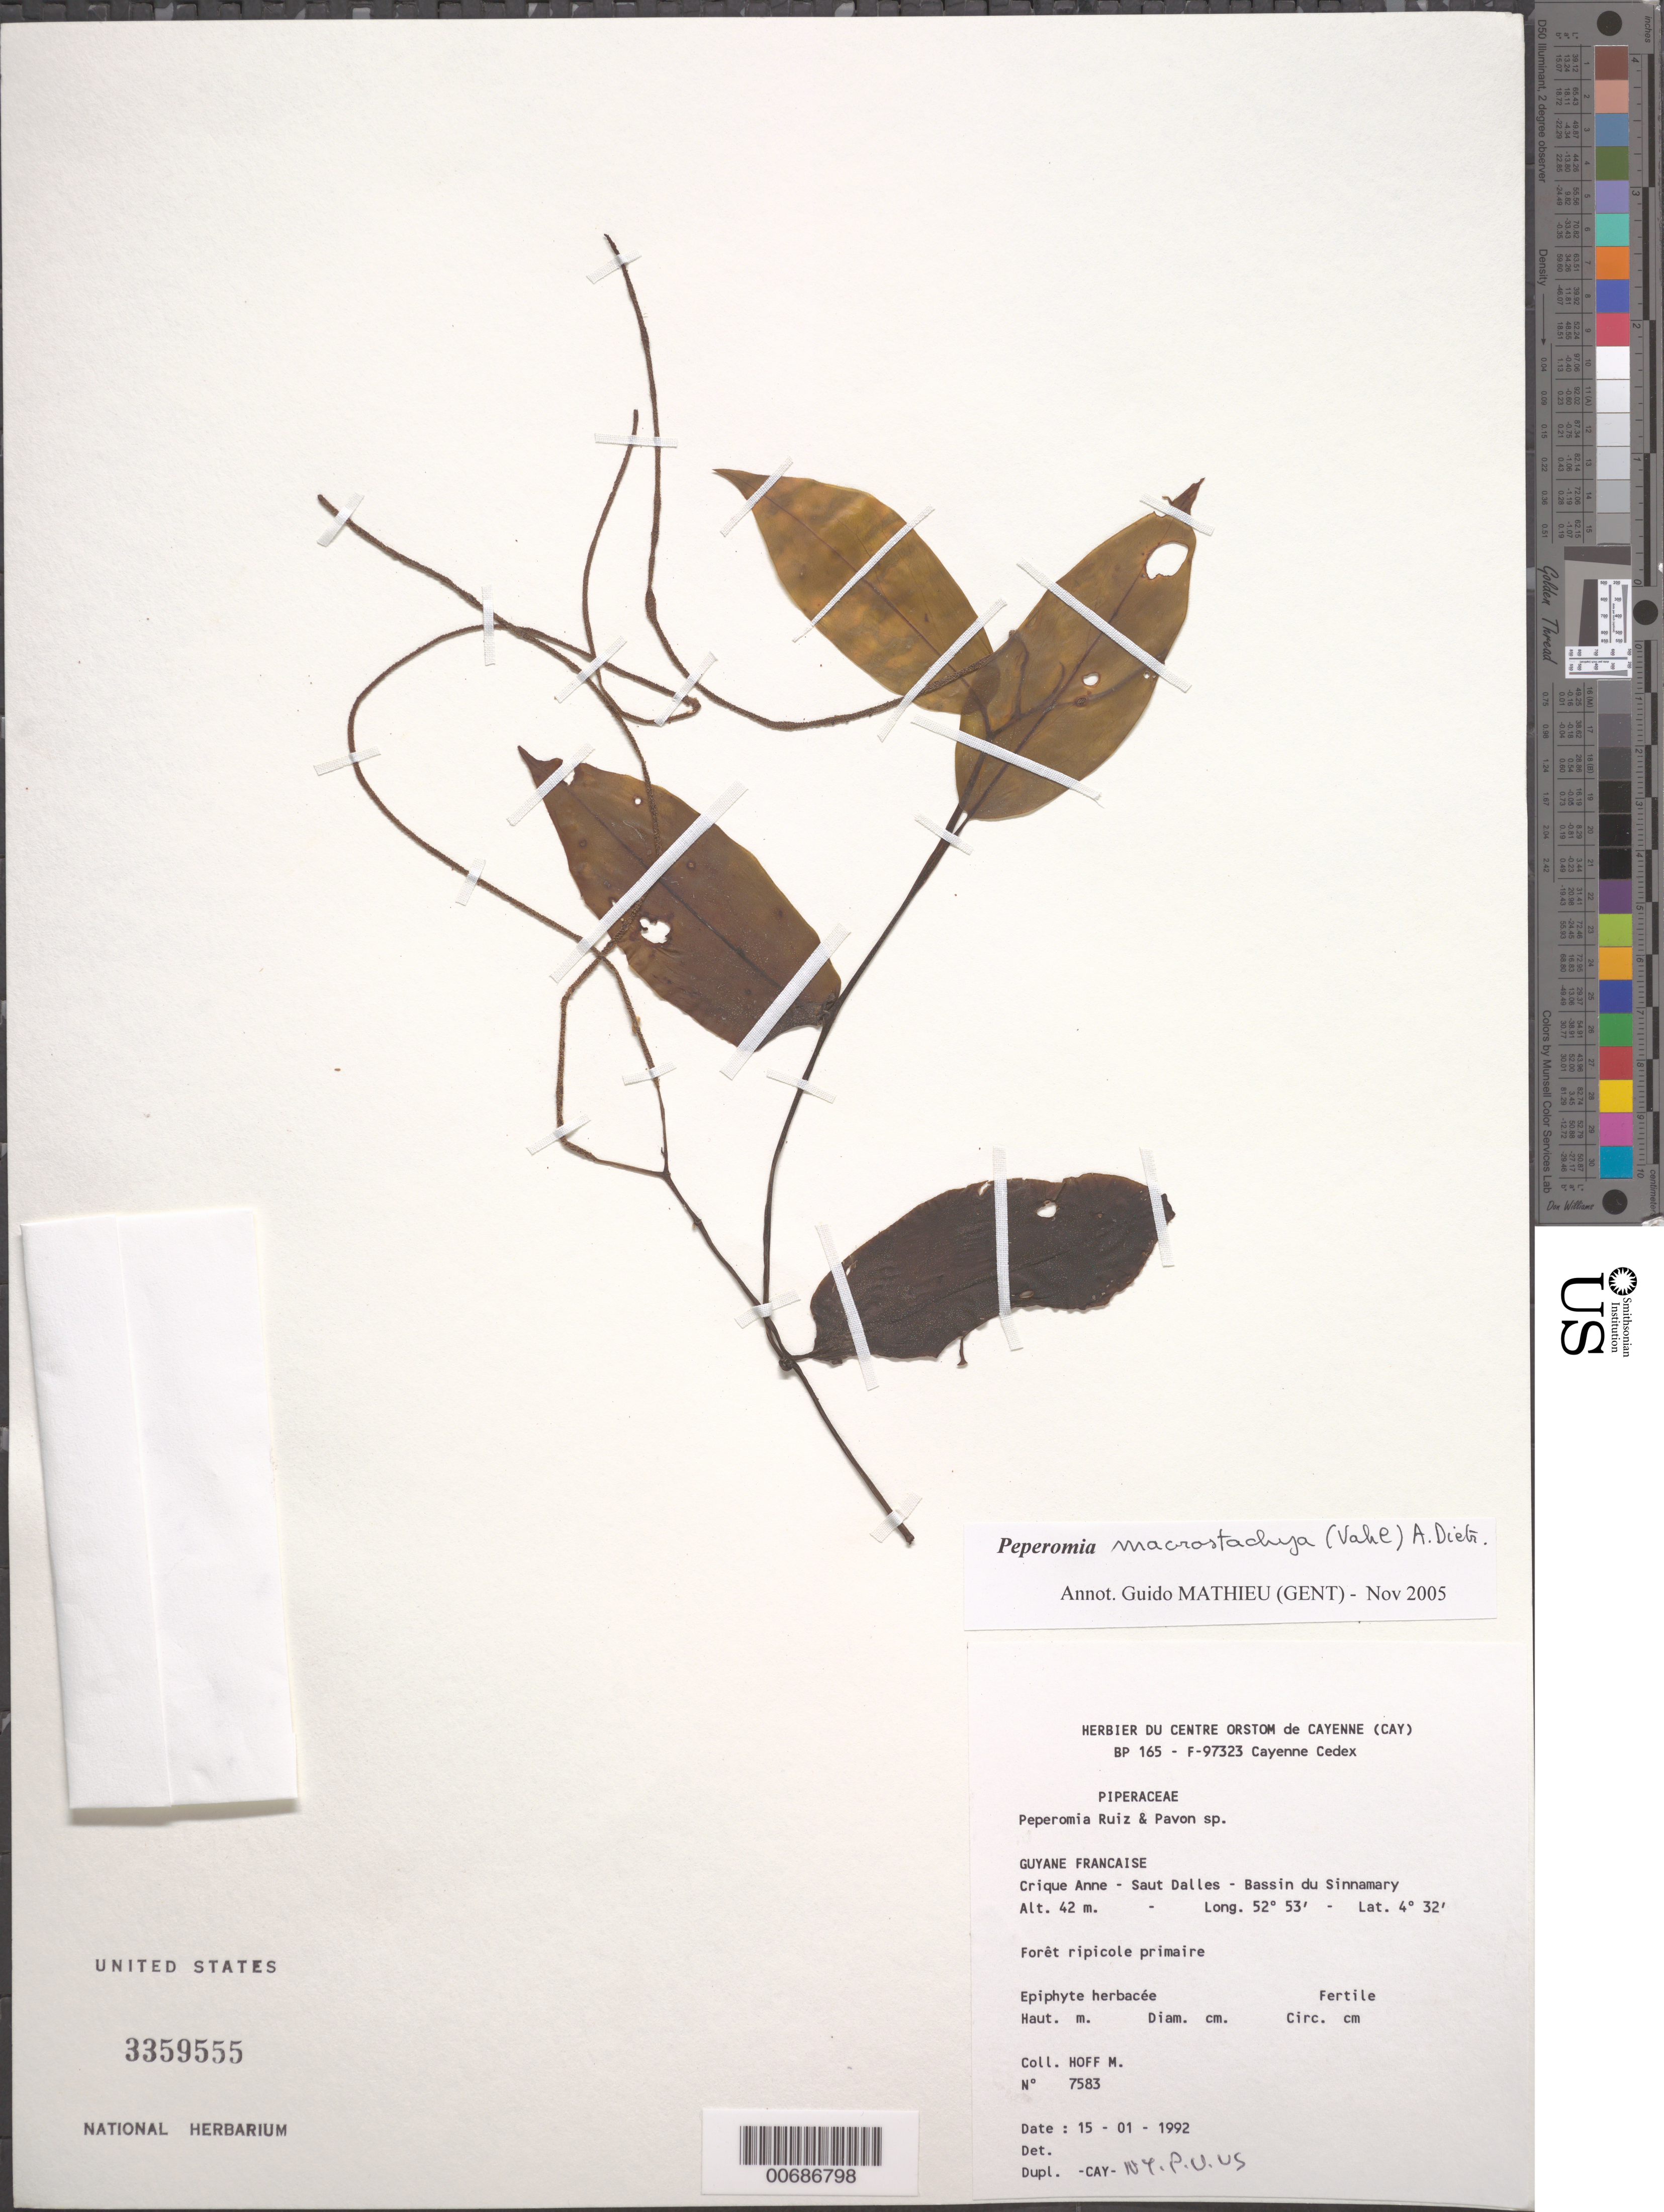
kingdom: Plantae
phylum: Tracheophyta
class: Magnoliopsida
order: Piperales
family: Piperaceae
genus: Peperomia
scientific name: Peperomia macrostachya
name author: (Vahl) A. Dietr.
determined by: Mathieu, Guido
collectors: M. Hoff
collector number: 7583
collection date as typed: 15-Jan-92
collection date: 1992-01-15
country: French Guiana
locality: Crique Anne, Saut Dalles, Bassin du Sinnamary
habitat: Primary riparian forest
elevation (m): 42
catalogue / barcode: US 3359555